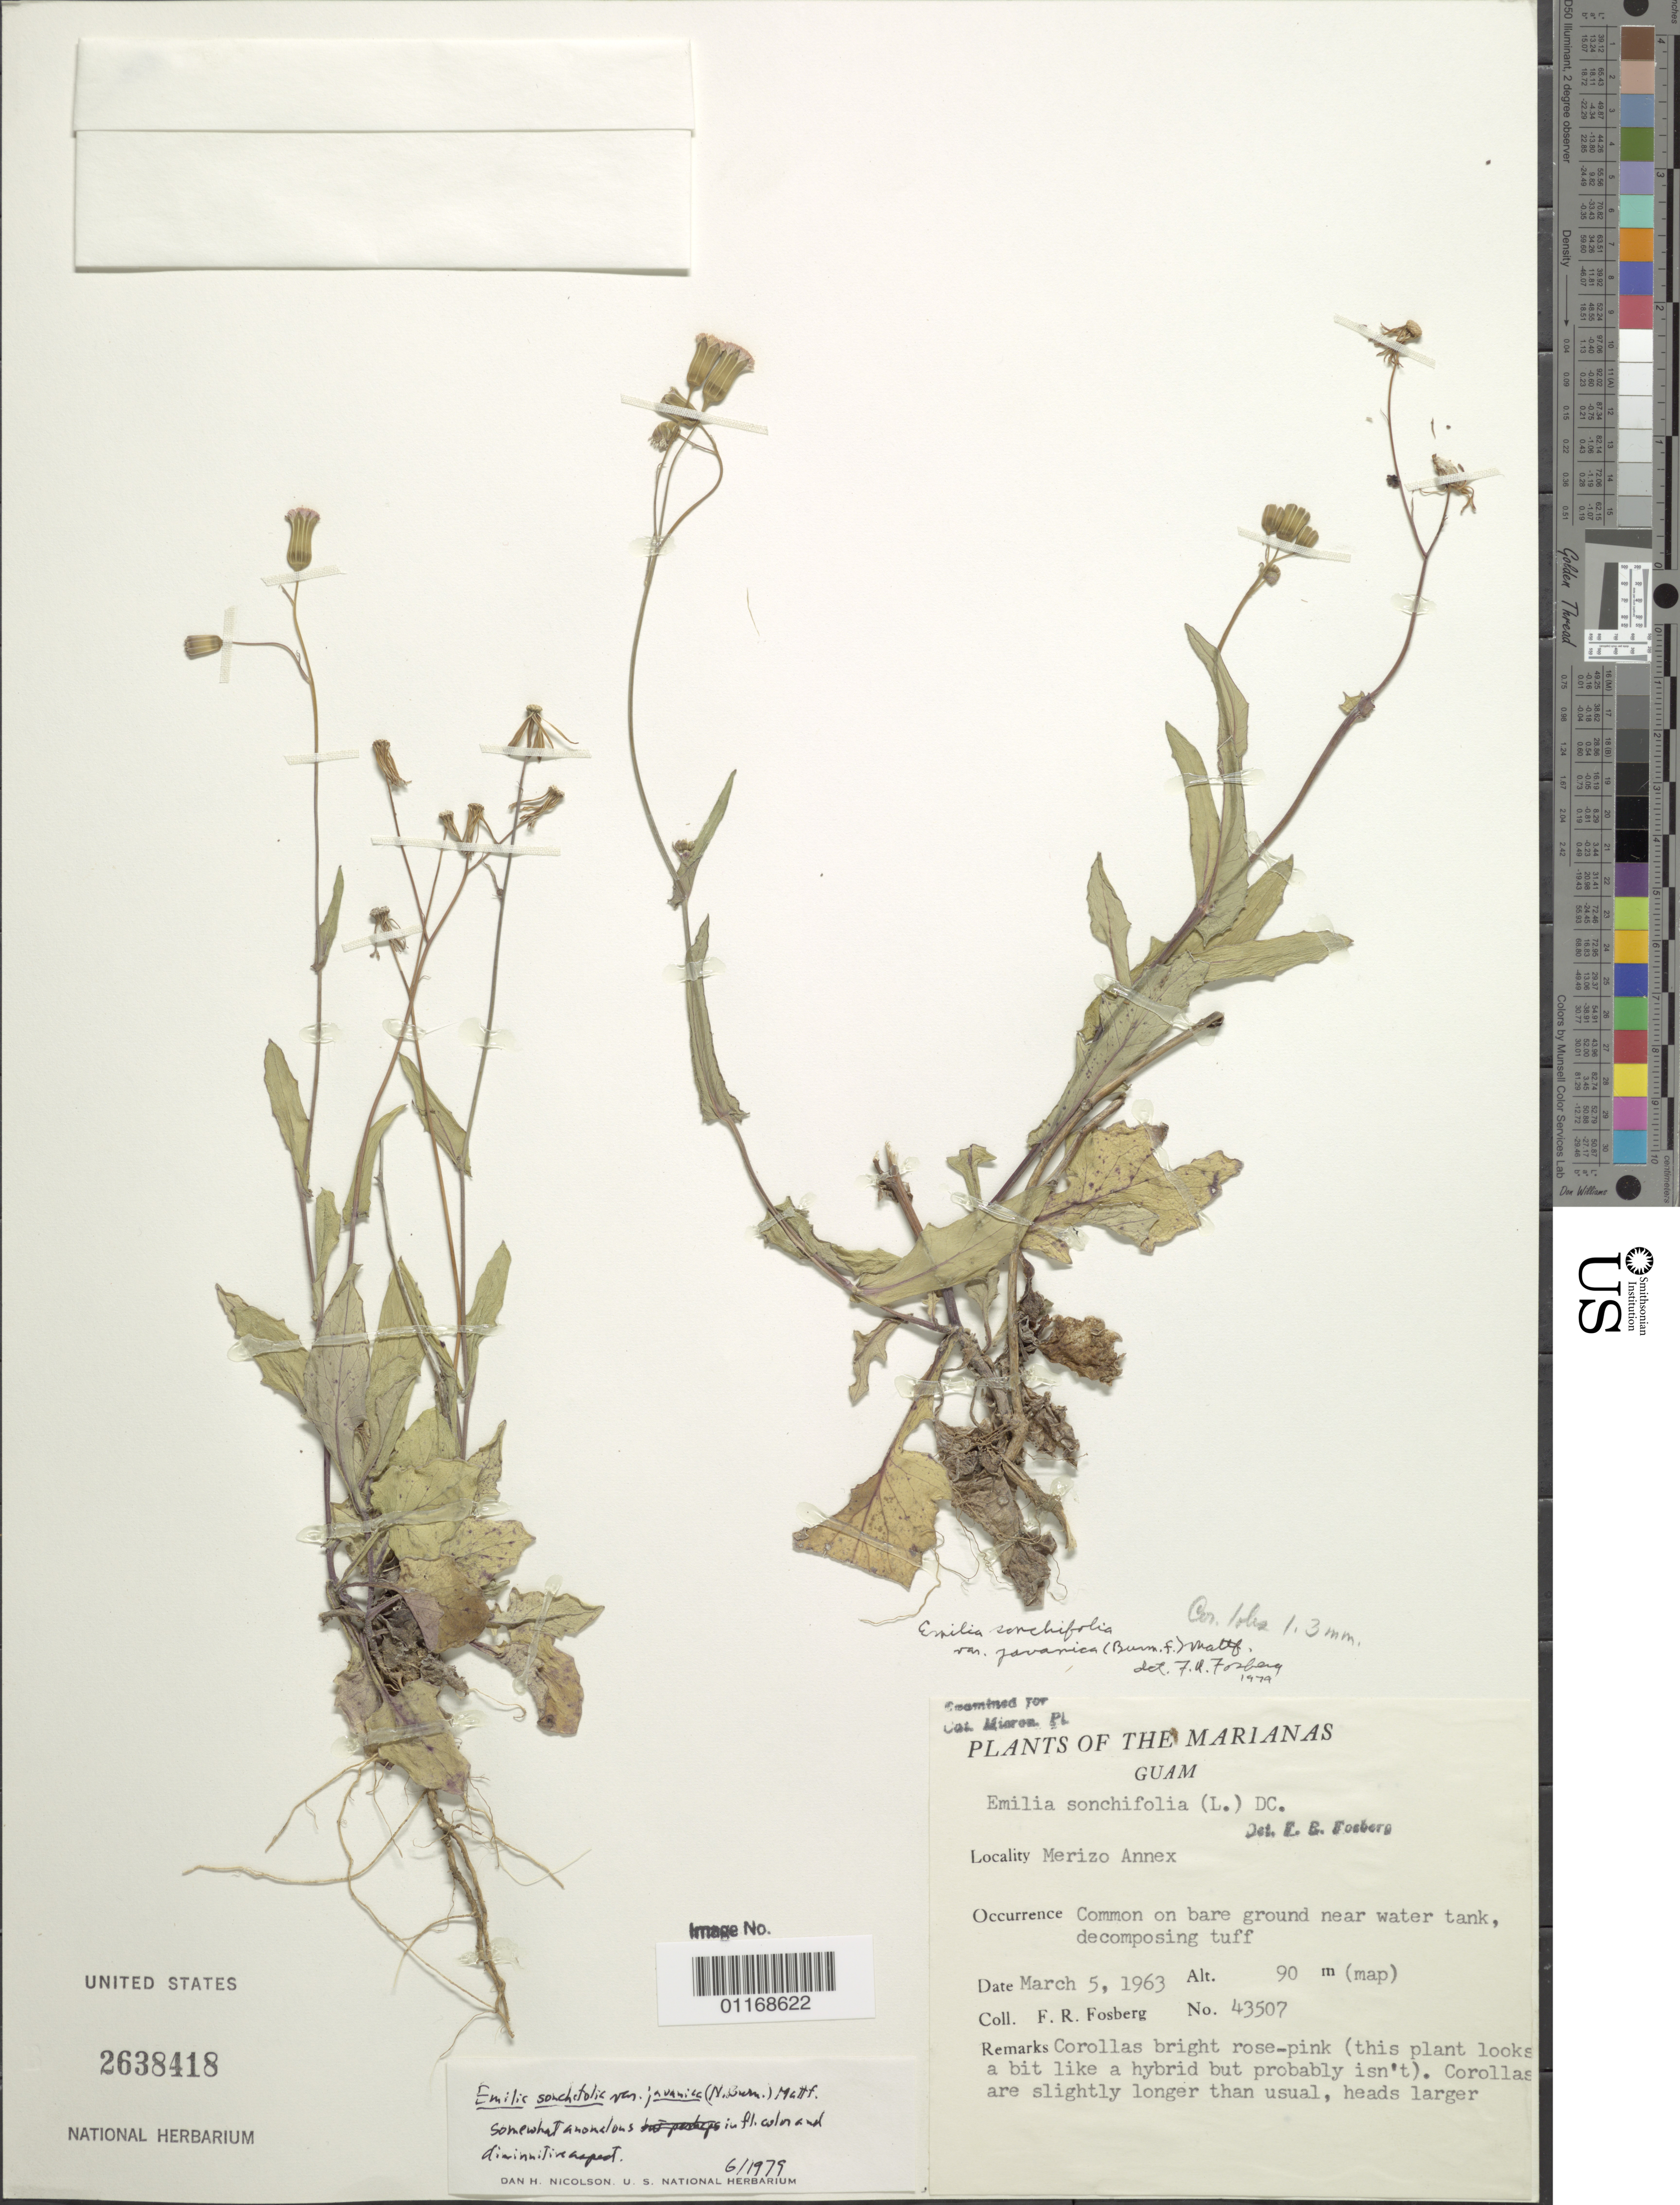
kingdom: Plantae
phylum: Tracheophyta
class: Magnoliopsida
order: Asterales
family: Asteraceae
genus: Emilia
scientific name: Emilia sonchifolia var. javanica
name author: (Burm. f.) Mattf.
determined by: Nicholson, D. H., (US), NMNH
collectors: F. R. Fosberg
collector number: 43507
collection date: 1963-03-05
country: Guam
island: Guam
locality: Merizo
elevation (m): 90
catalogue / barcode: US 2638418